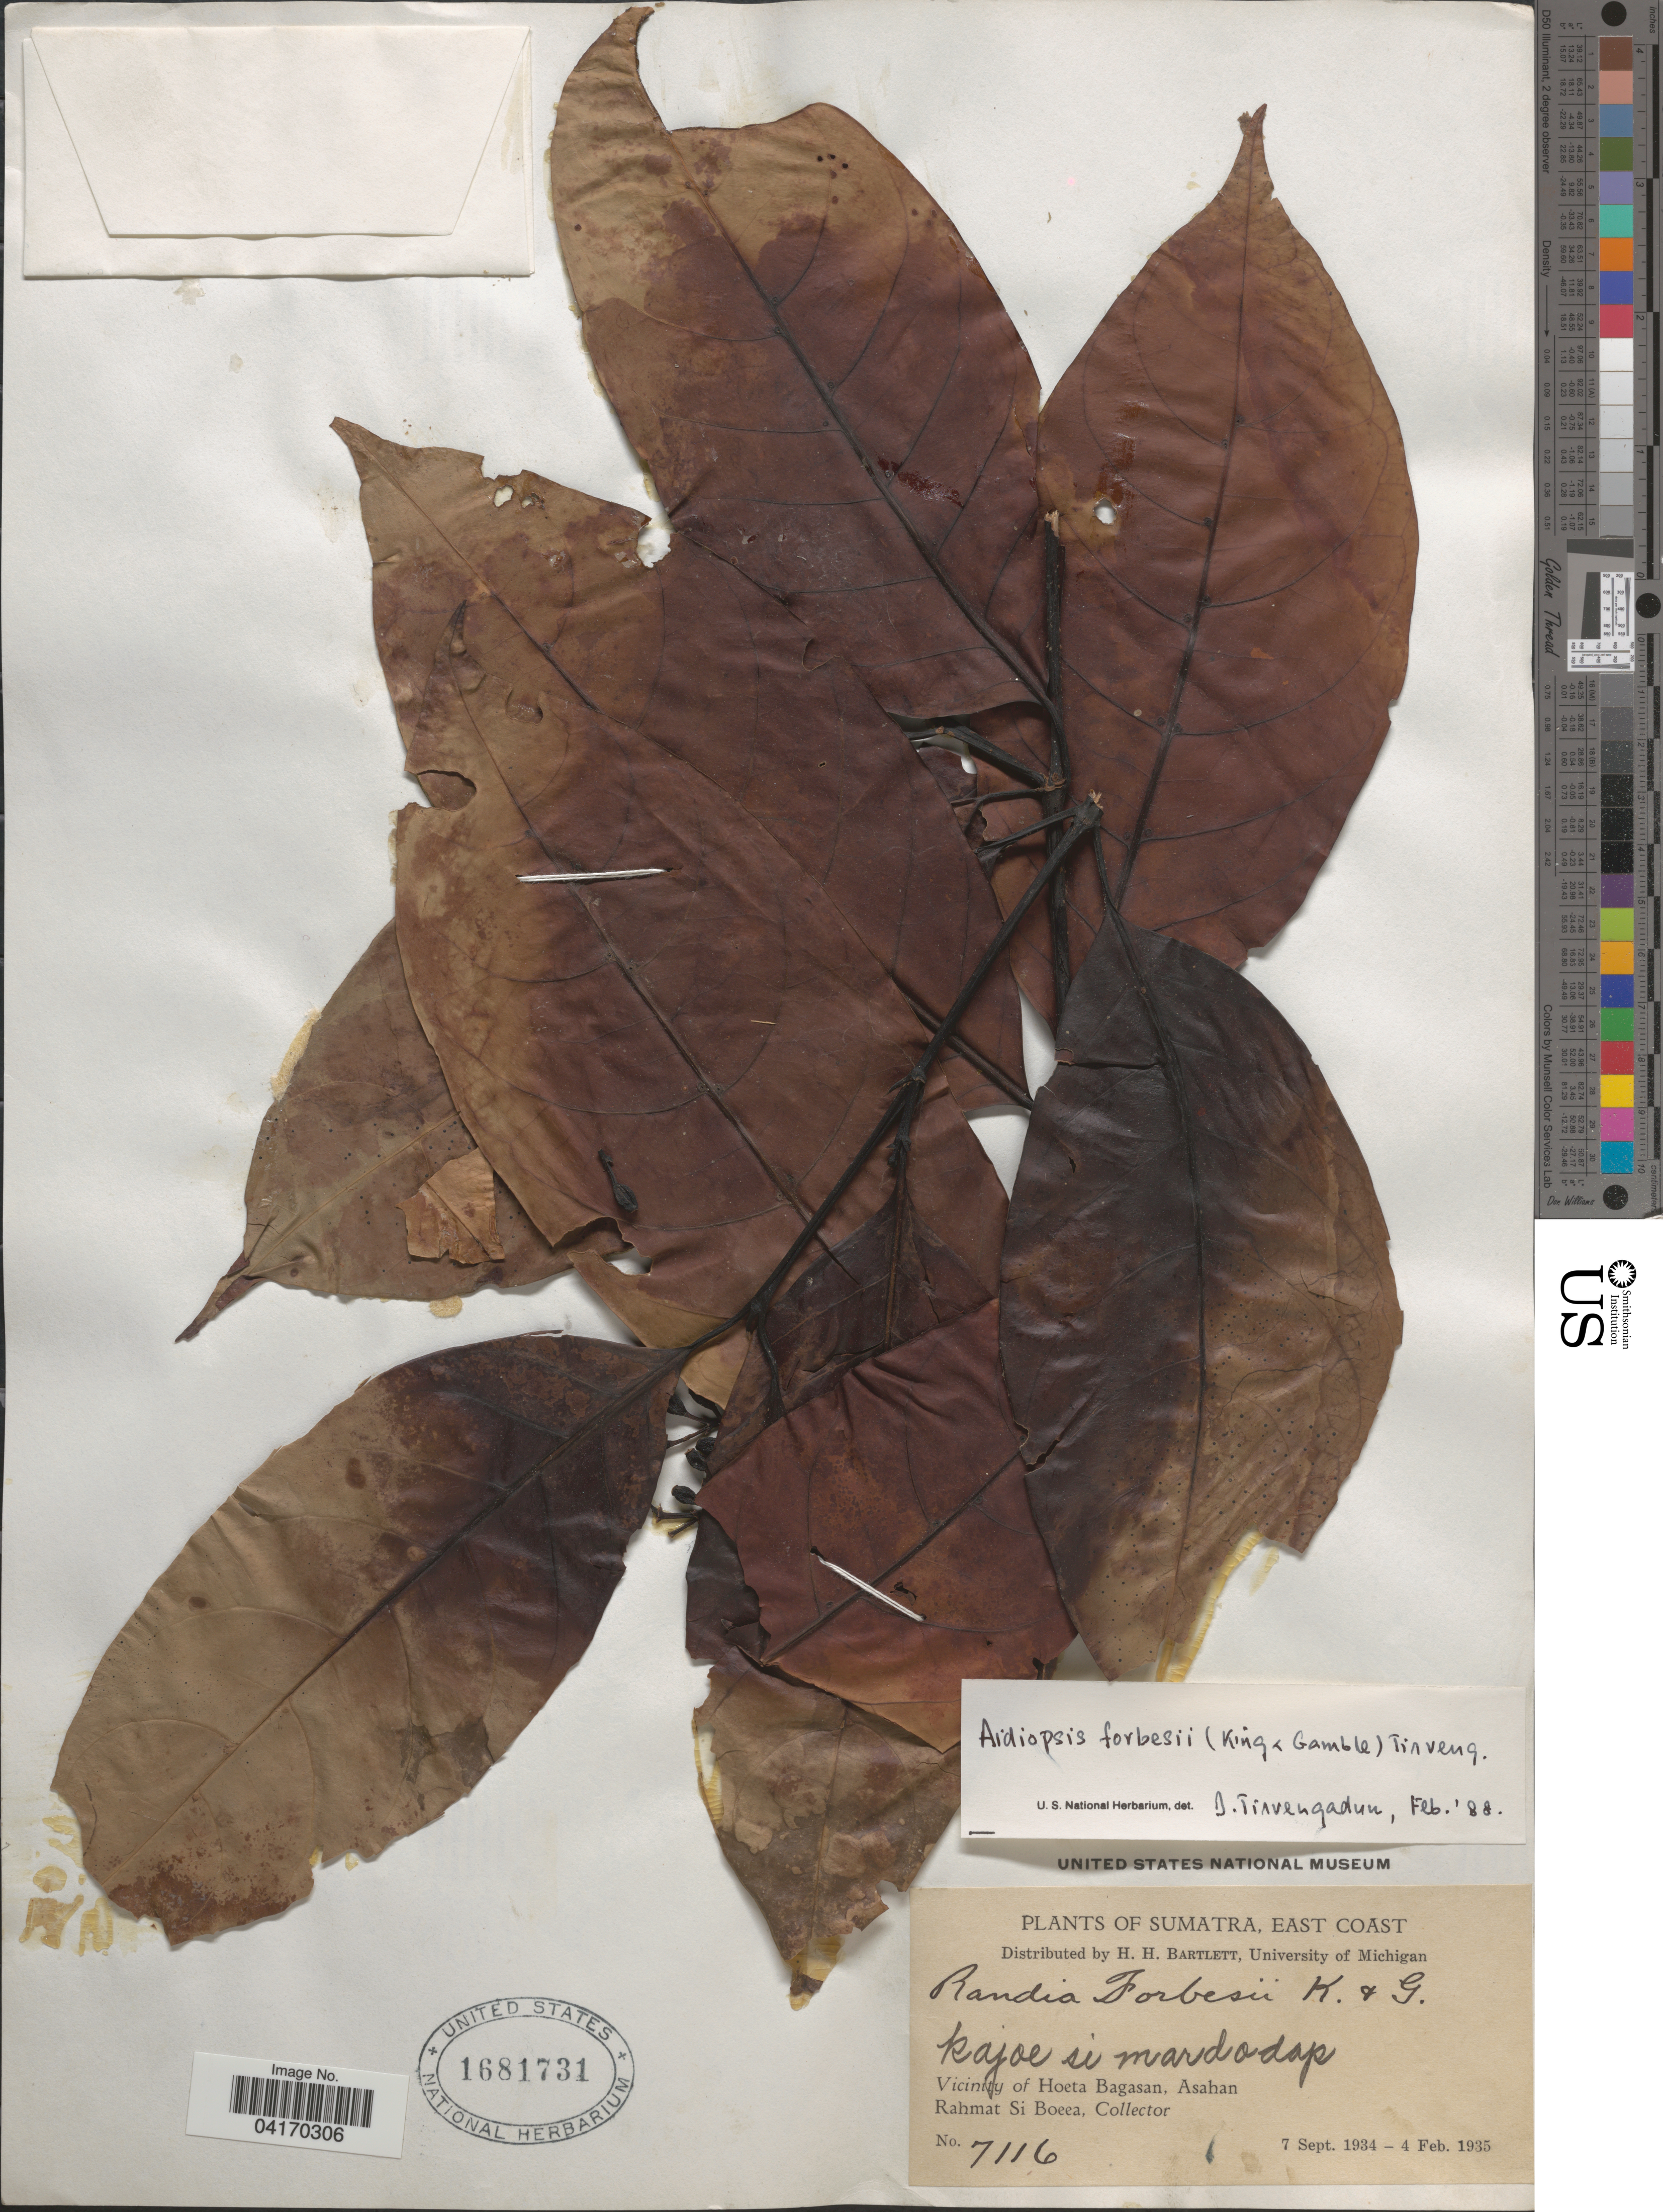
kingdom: Plantae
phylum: Tracheophyta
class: Magnoliopsida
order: Gentianales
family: Rubiaceae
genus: Aidiopsis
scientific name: Aidiopsis forbesii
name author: (King & Gamble) Tirveng.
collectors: Rahmat Si Boeea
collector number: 7116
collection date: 1934-09-07/1935-02-04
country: Indonesia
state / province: Sumatra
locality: East Coast. Vicinity of Hoeta Bagasan, Asahan.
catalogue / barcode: US 1681731